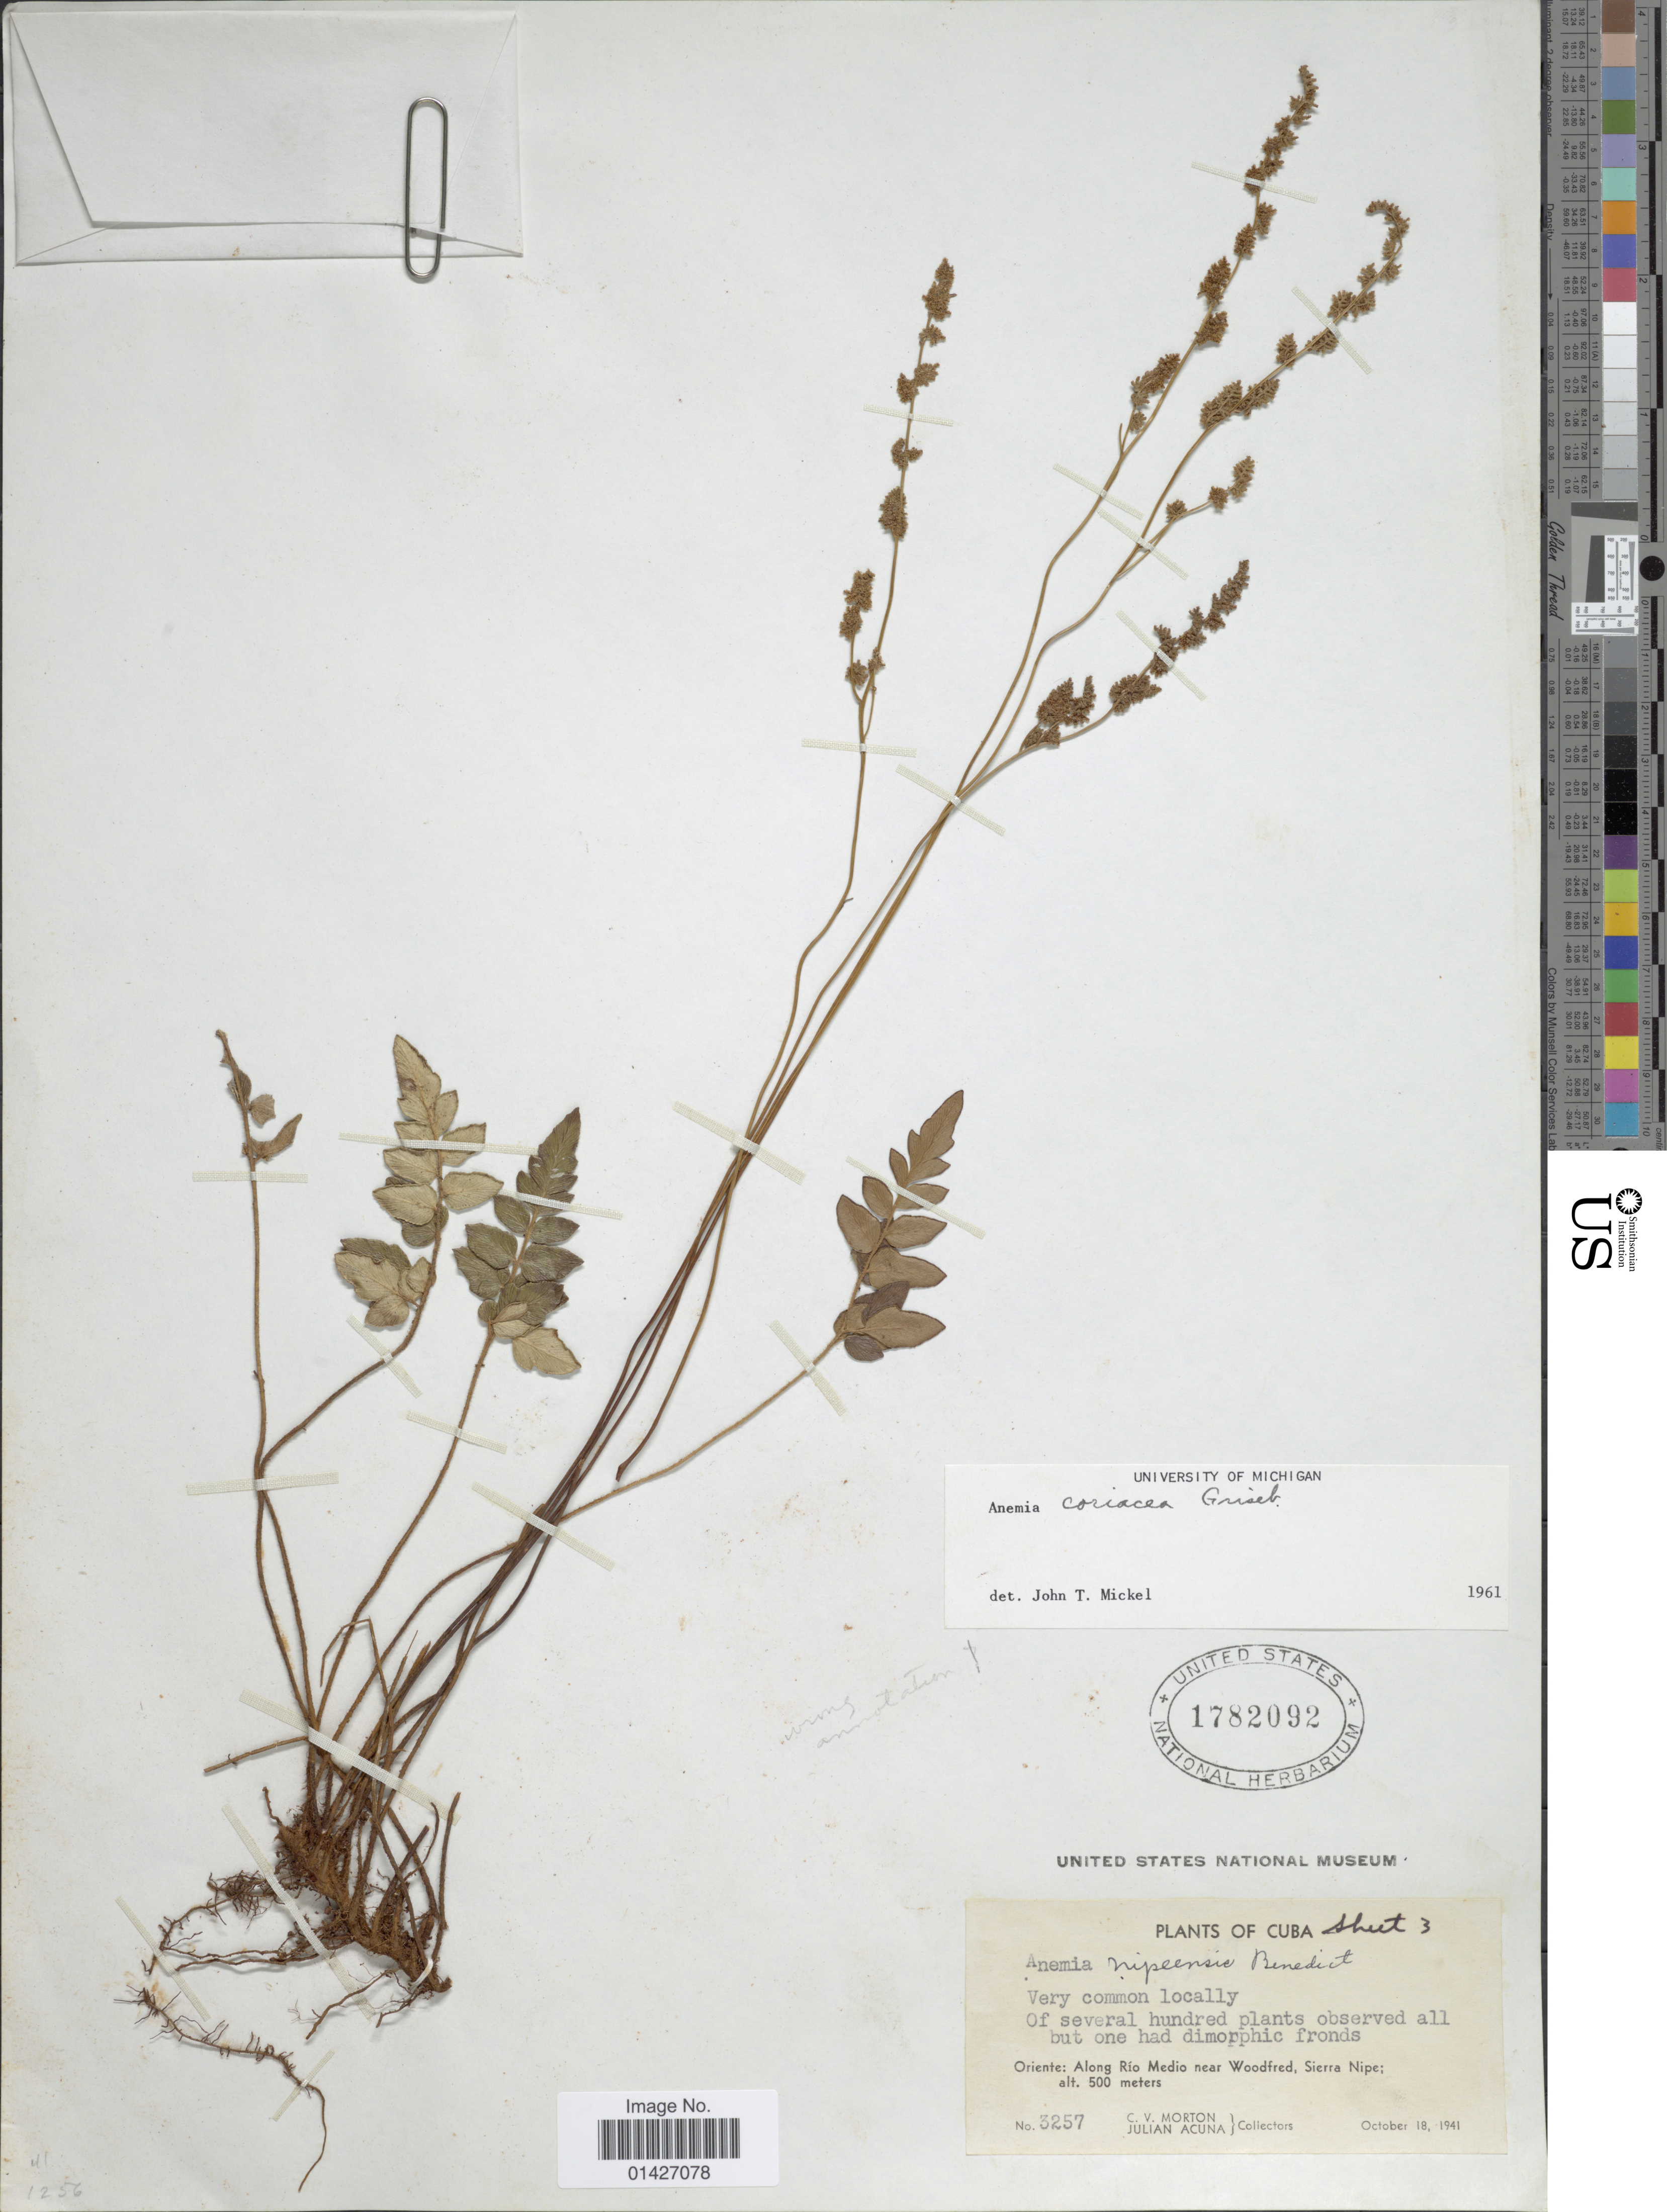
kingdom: Plantae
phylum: Tracheophyta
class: Polypodiopsida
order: Schizaeales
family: Anemiaceae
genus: Anemia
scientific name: Anemia coriacea f. nipeensis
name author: (Benedict) Mickel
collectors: C. V. Morton & J. B. Acuña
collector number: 3257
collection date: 1941-10-18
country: Cuba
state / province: Oriente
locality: Along Río Medio Woodfred, Sierra Nipe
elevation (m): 500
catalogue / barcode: US 1782092